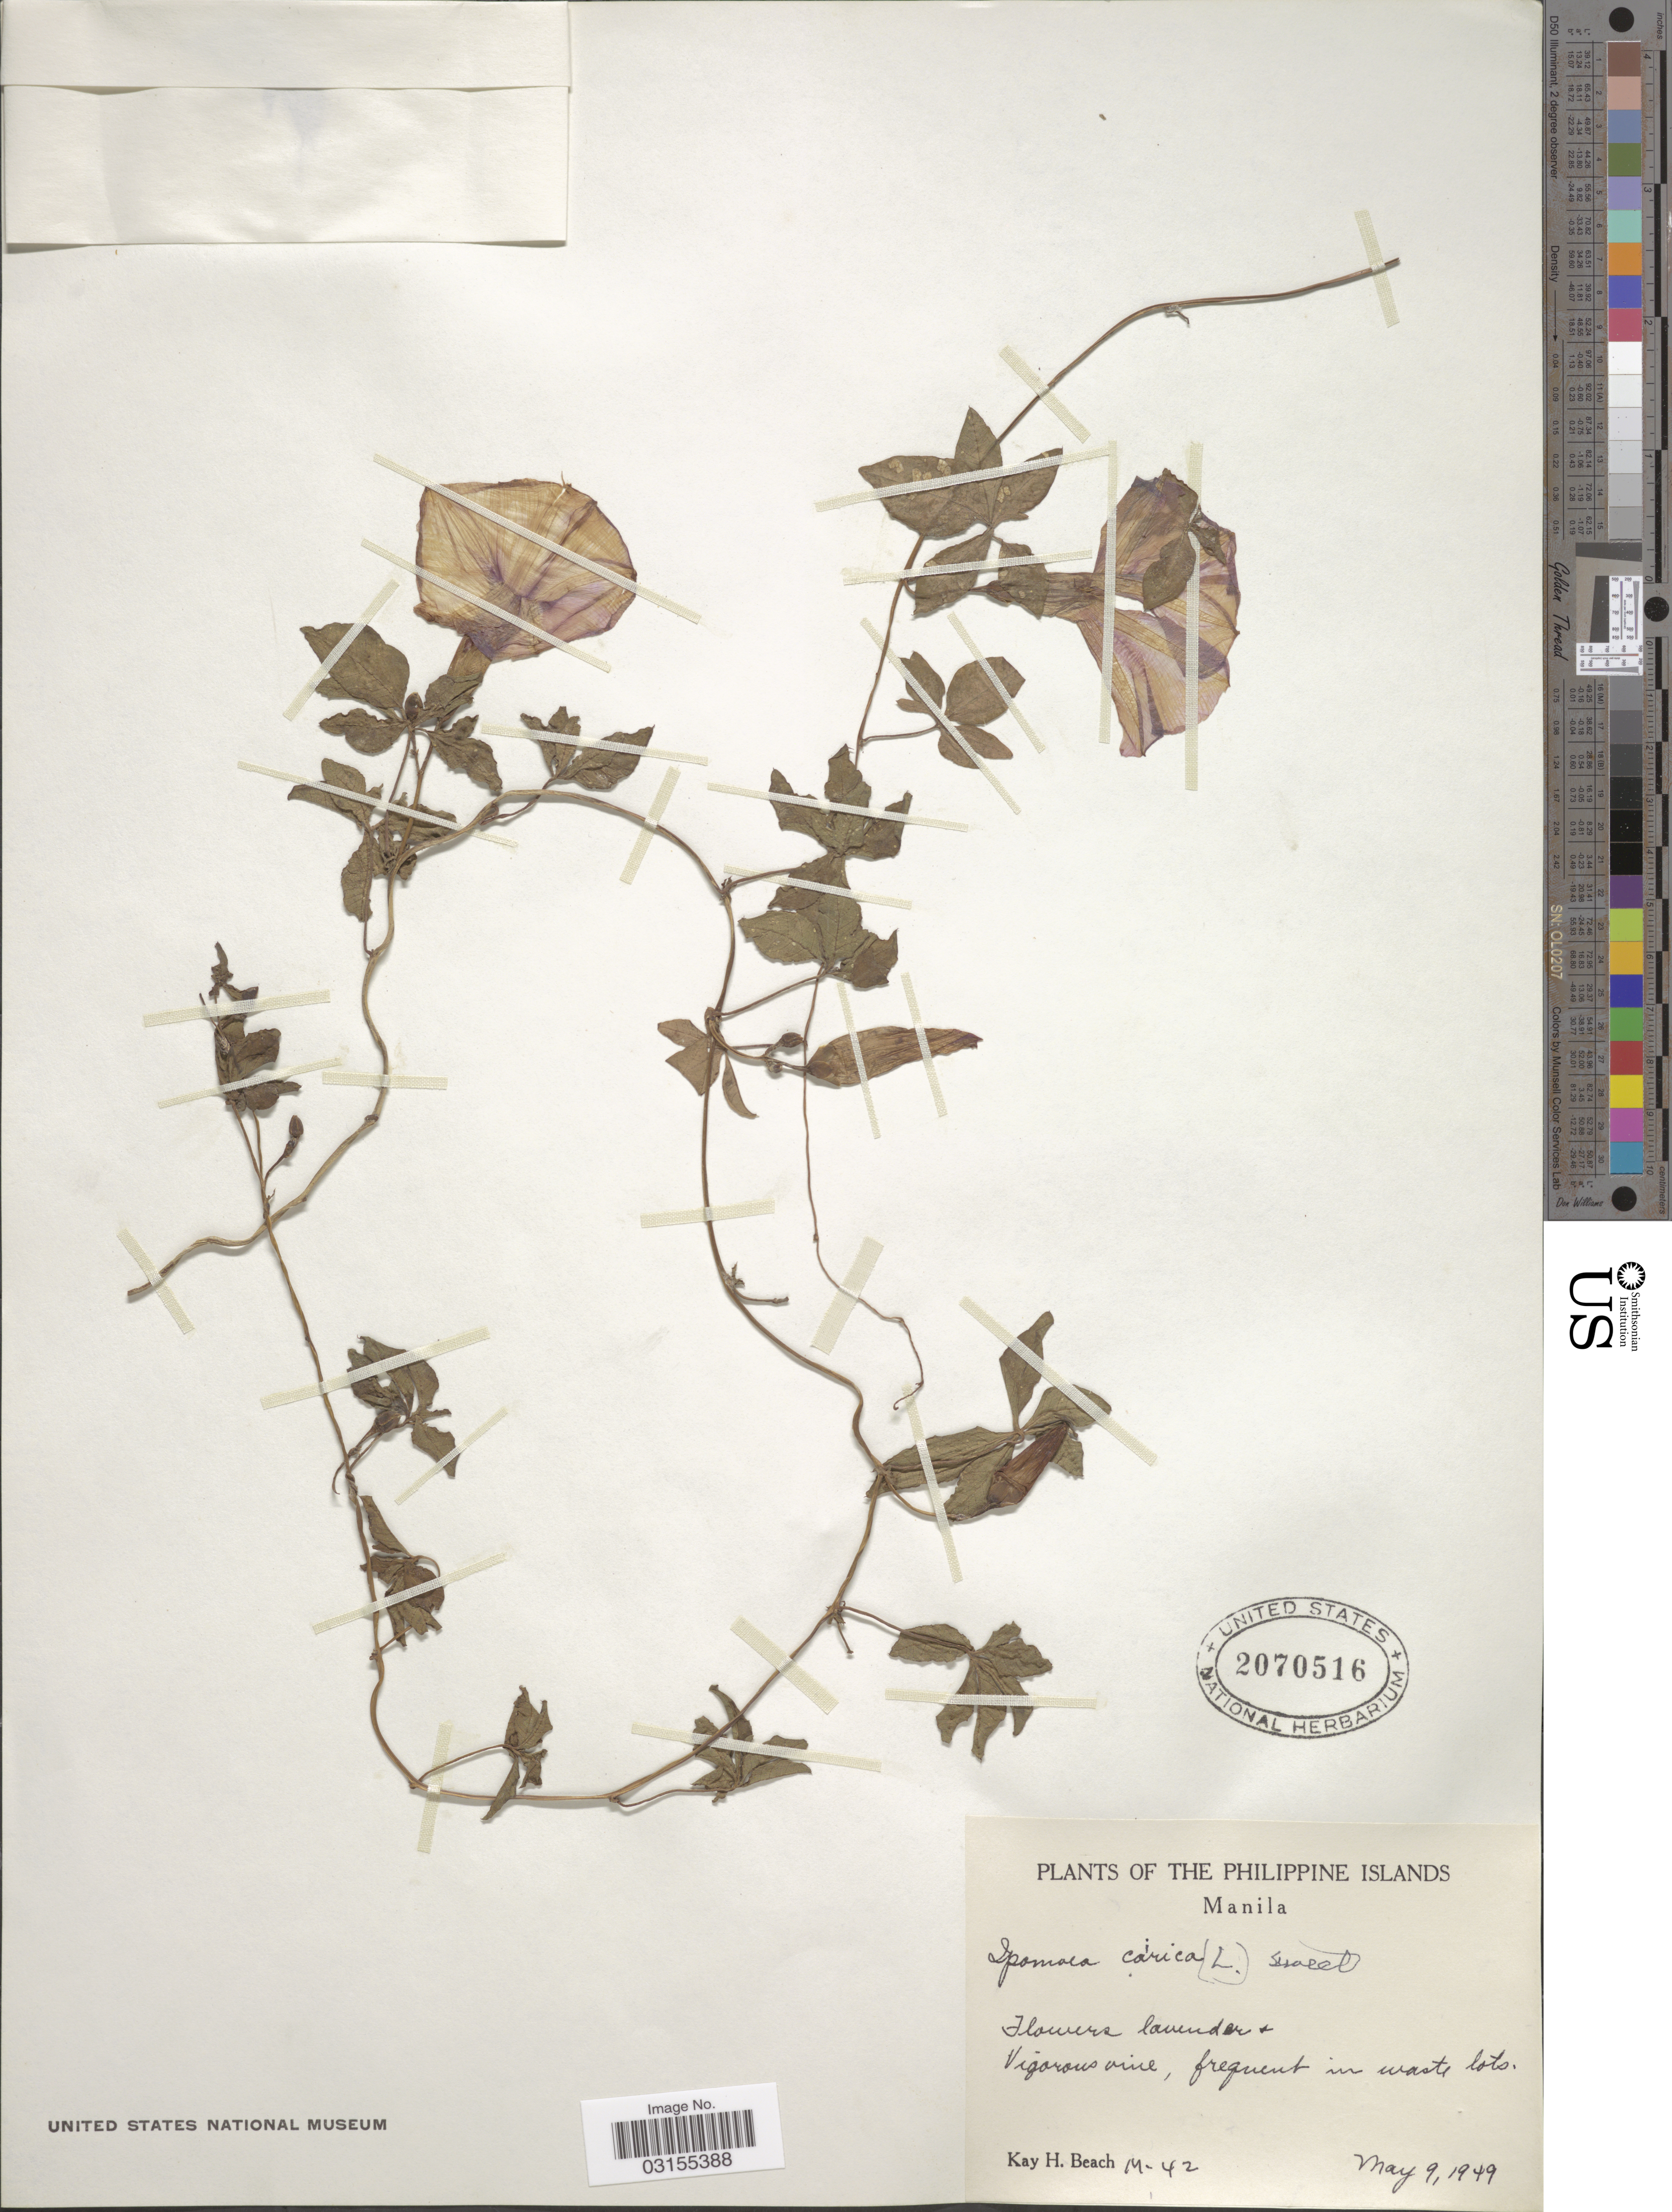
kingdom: Plantae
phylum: Tracheophyta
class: Magnoliopsida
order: Solanales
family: Convolvulaceae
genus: Ipomoea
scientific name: Ipomoea cairica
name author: (L.) Sweet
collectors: K. H. Beach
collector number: M-42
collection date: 1949-05-09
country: Philippines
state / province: National Capital Region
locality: The Philippine Islands. Manila.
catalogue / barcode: US 2070516